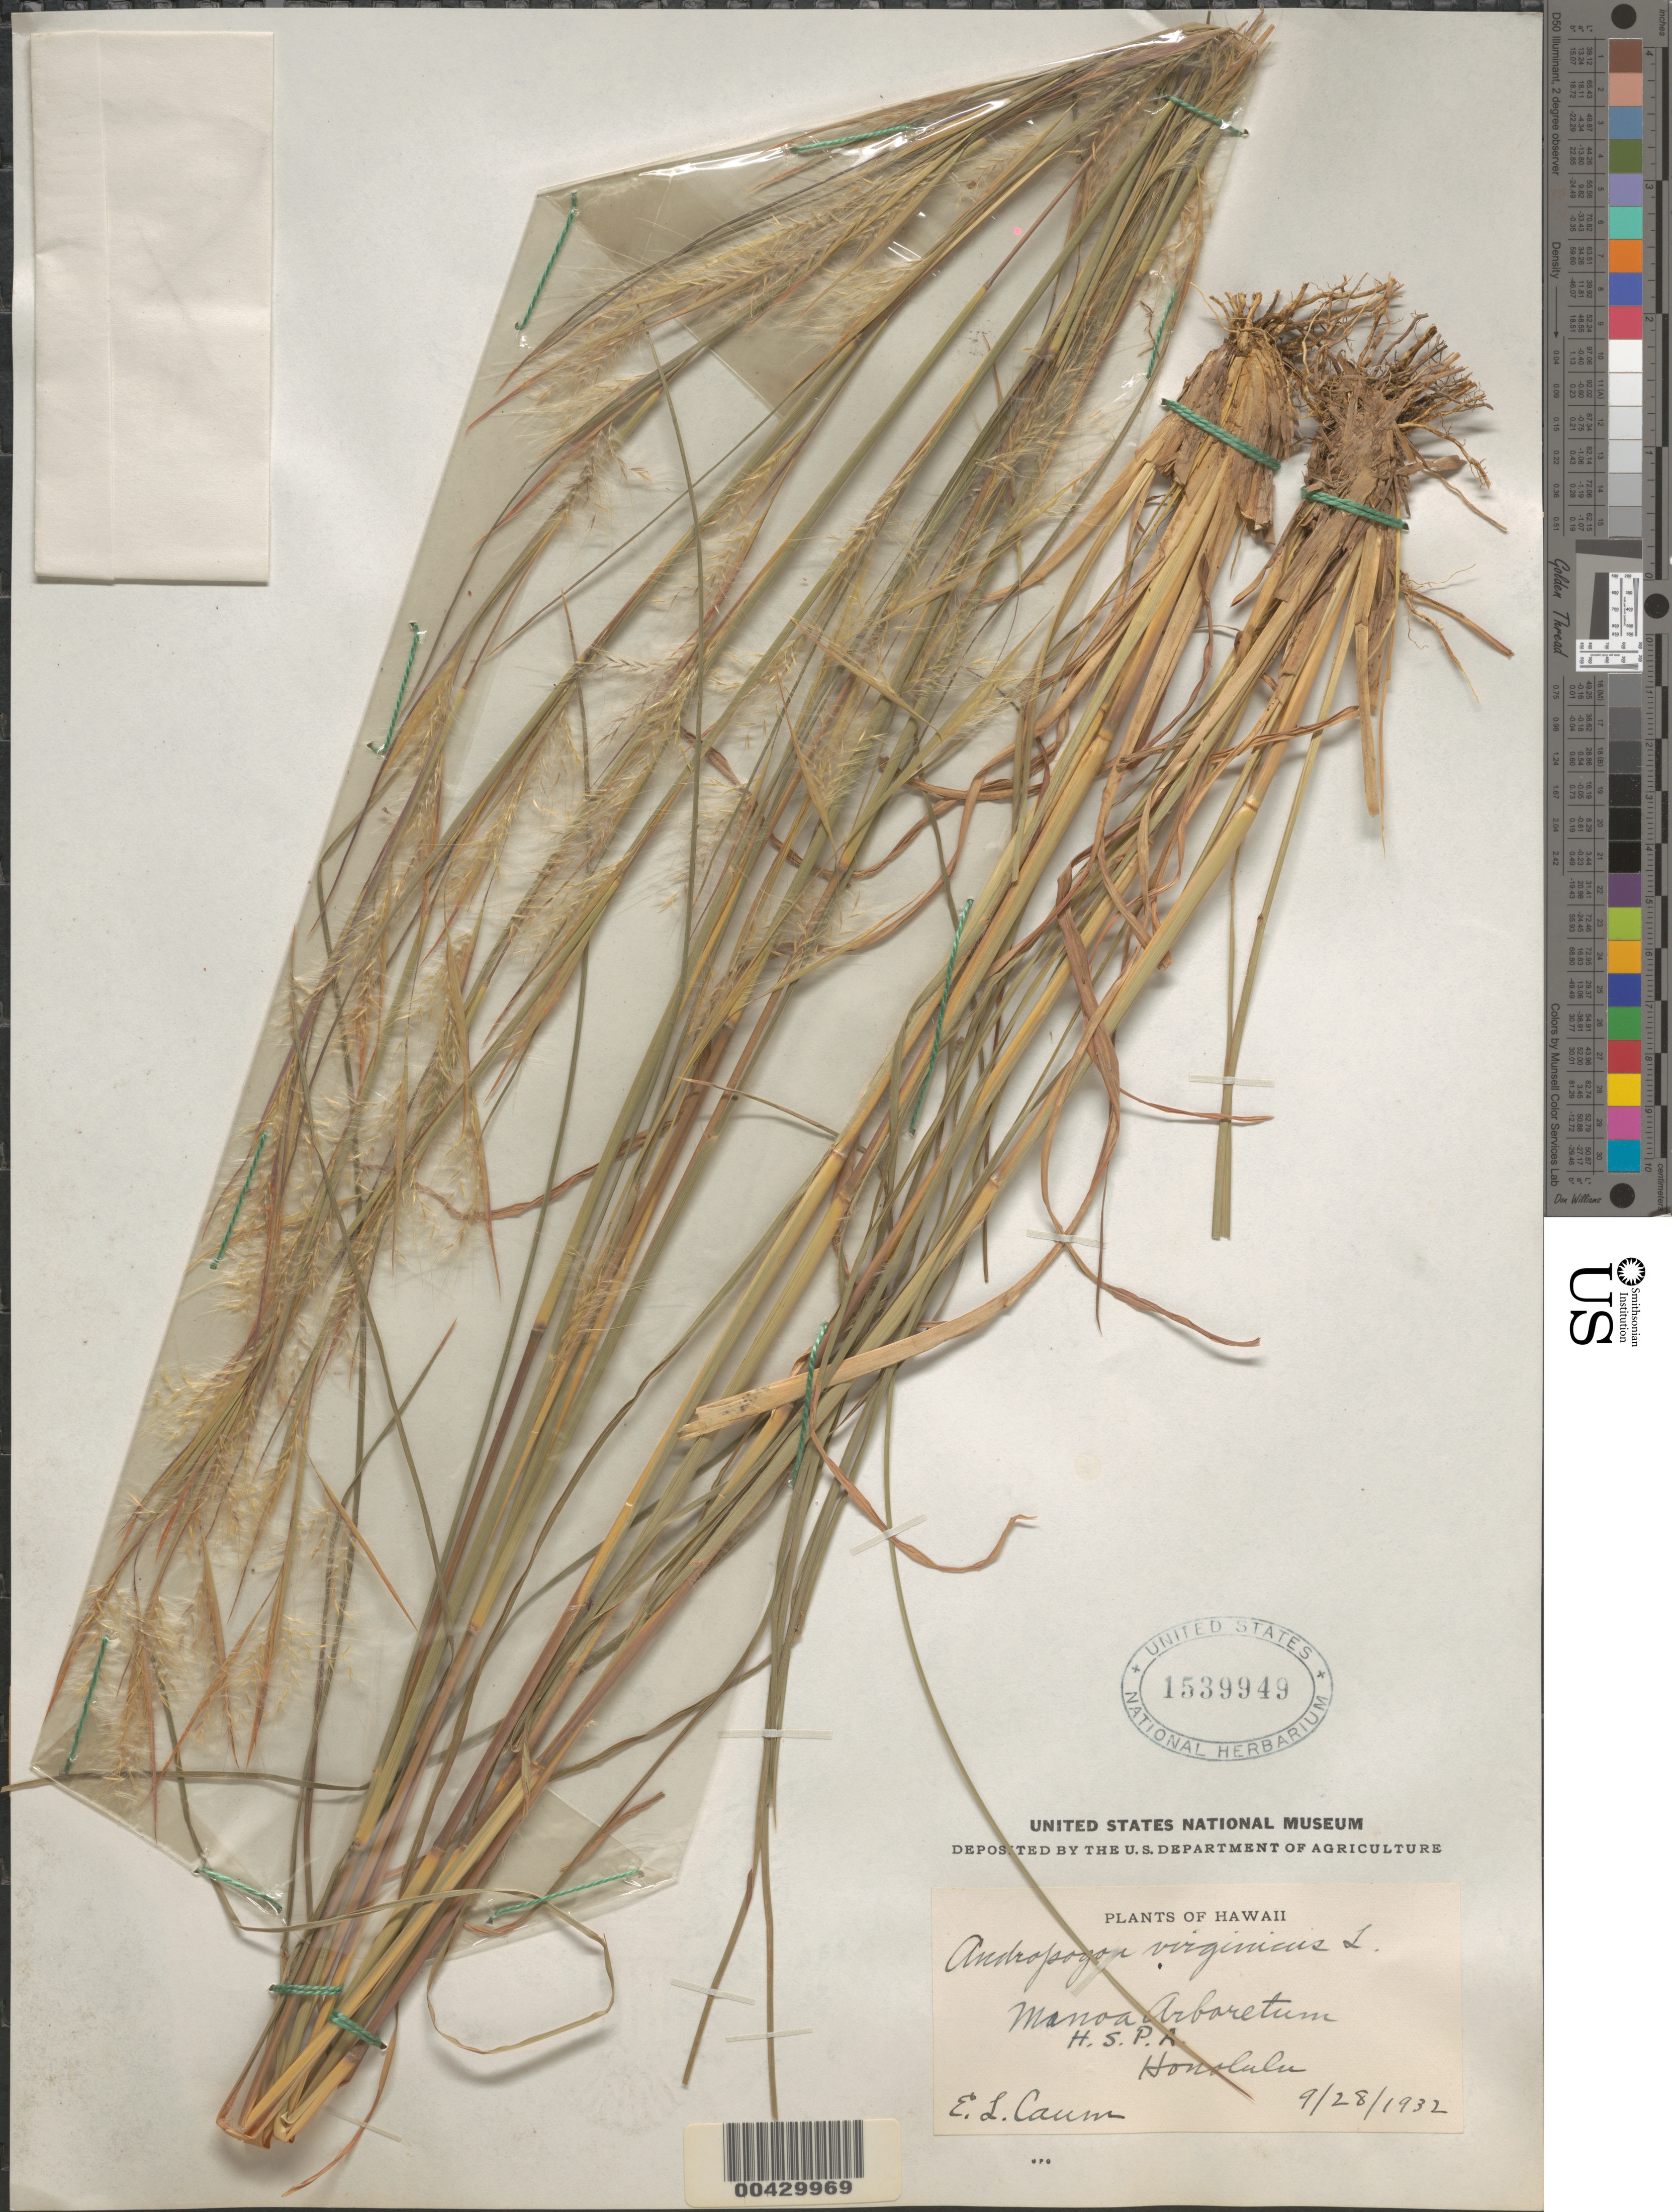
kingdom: Plantae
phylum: Tracheophyta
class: Liliopsida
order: Poales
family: Poaceae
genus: Andropogon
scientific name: Andropogon virginicus var. virginicus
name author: L.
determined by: Faccenda, K.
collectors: E. L. Caum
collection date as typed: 28 Sep 1932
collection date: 1932-09-28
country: United States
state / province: Hawaii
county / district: Honolulu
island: Oahu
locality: Manoa Arboretum H.S.P.A., Honolulu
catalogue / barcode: US 1539949